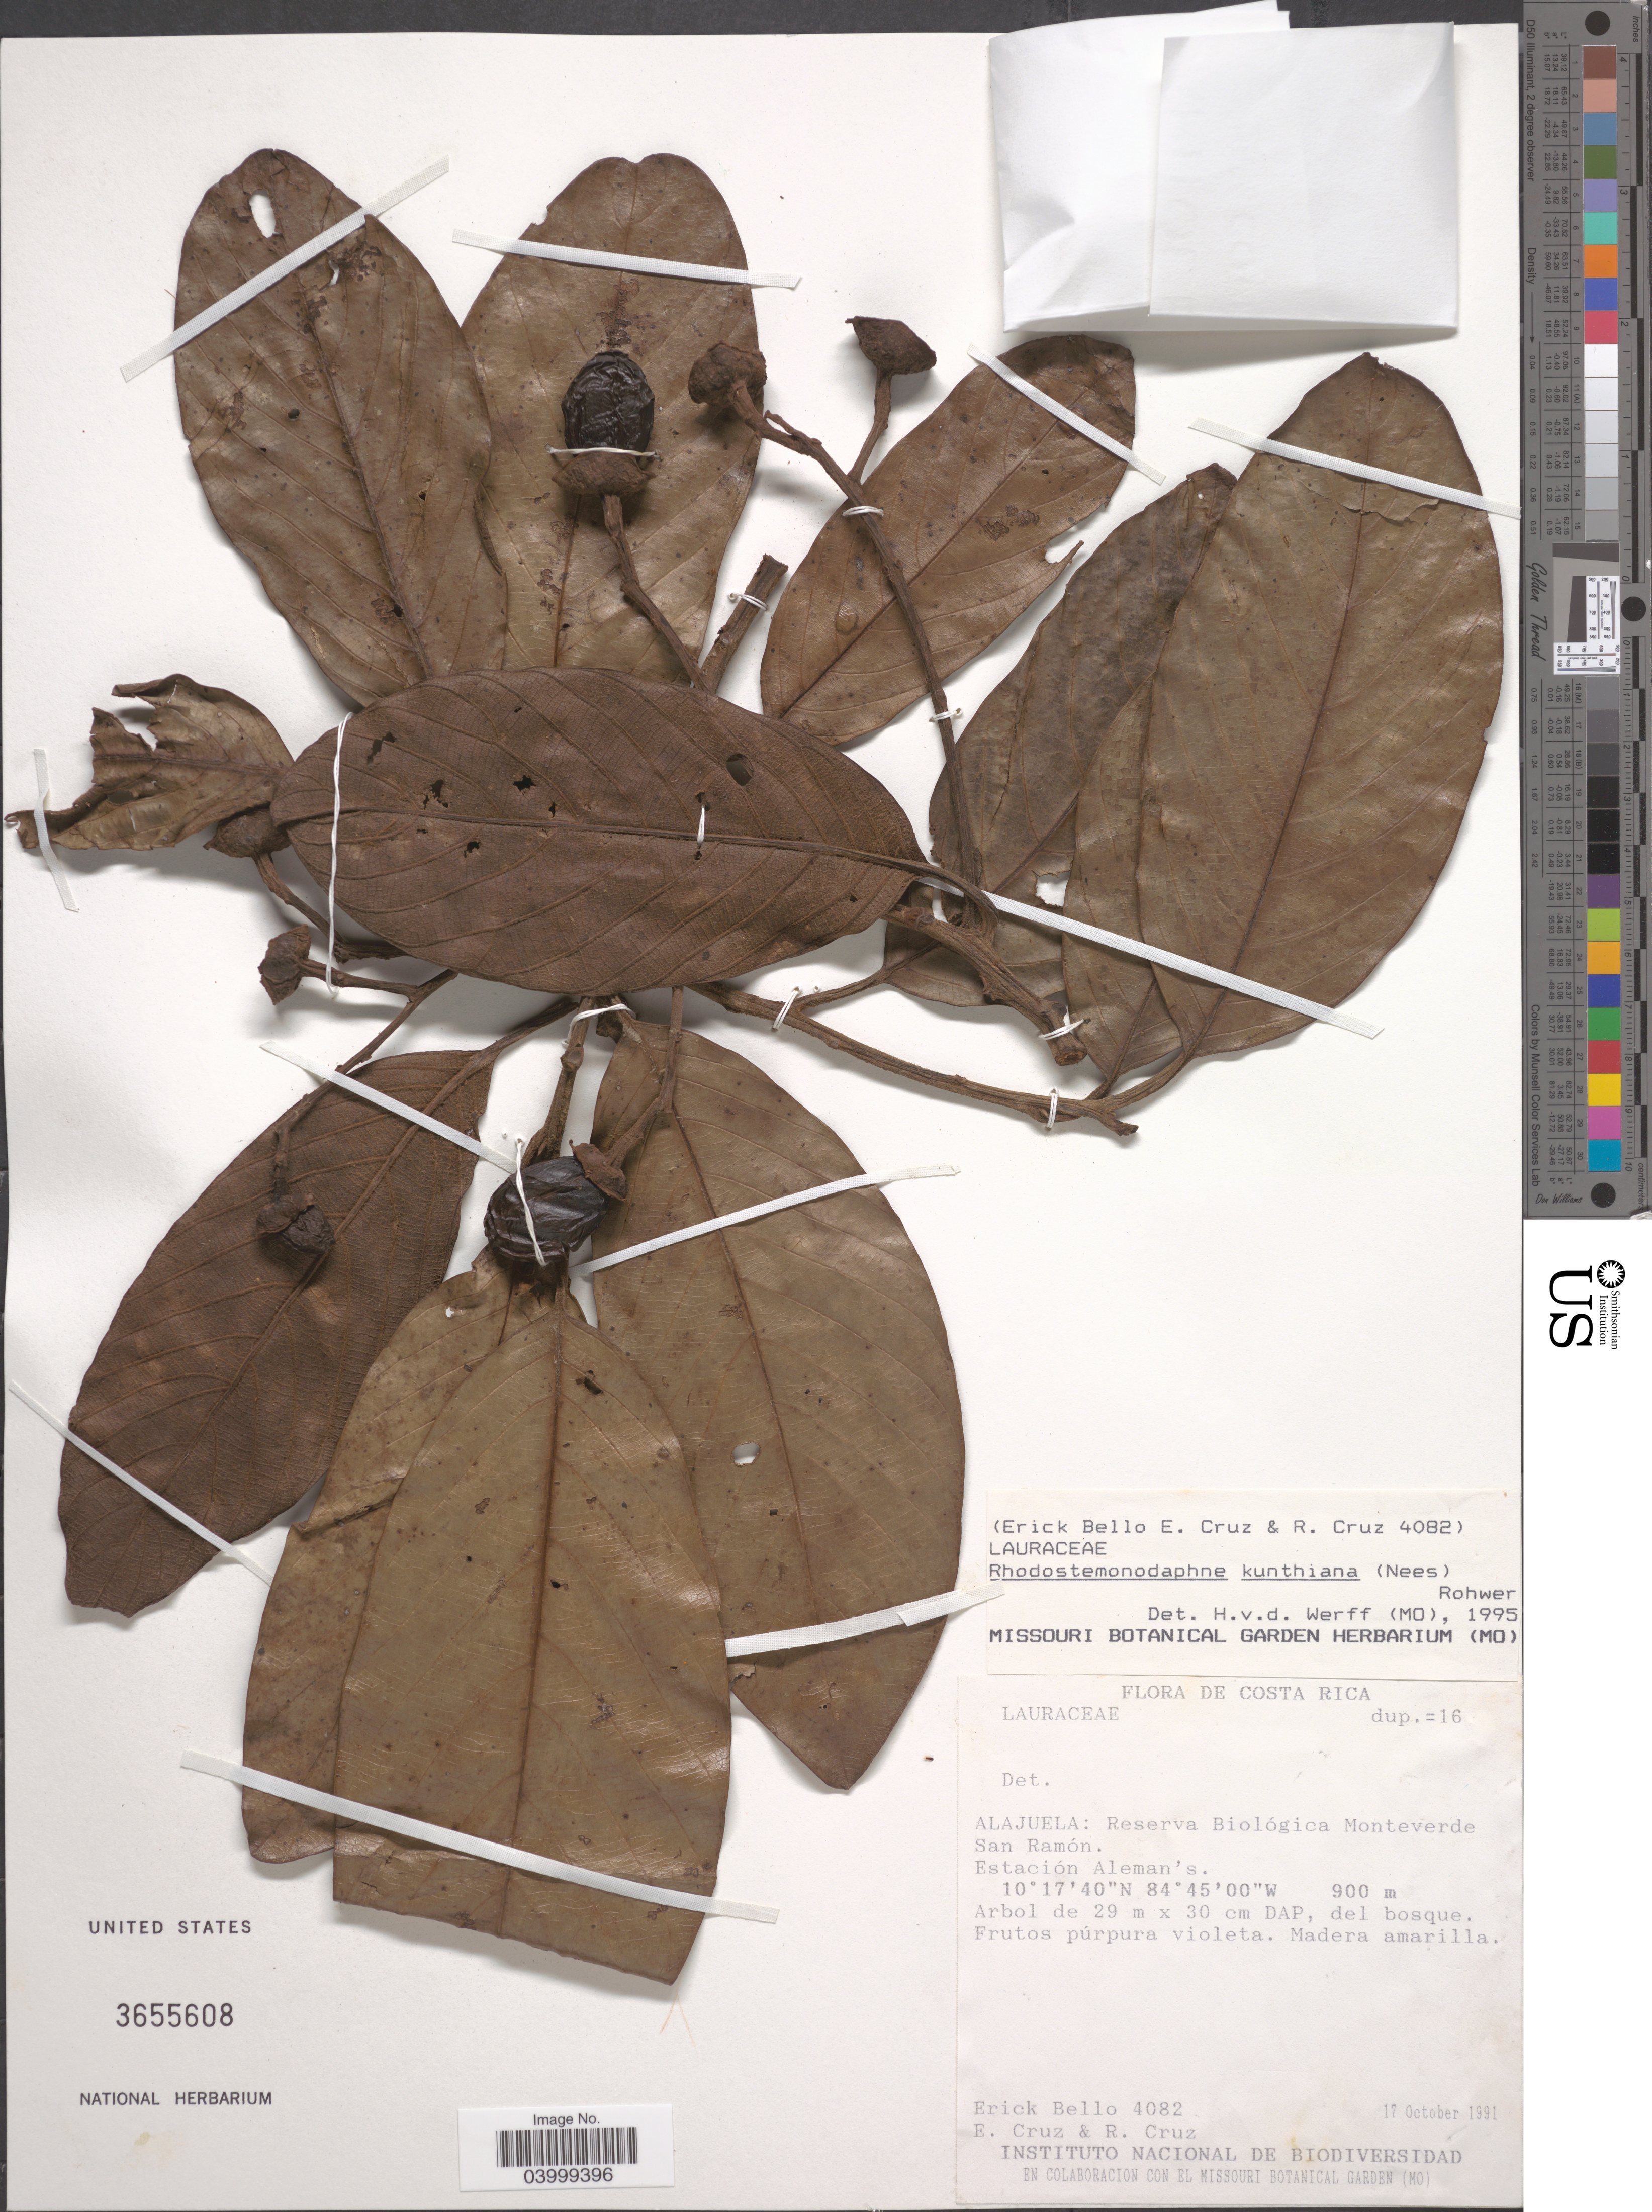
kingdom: Plantae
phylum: Tracheophyta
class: Magnoliopsida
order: Laurales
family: Lauraceae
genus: Rhodostemonodaphne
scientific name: Rhodostemonodaphne kunthiana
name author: (Nees) Rohwer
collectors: E. Bello C., E. Cruz & R. Cruz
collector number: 4082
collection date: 1991-10-17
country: Costa Rica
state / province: Alajuela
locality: Reserva Biológica Monteverde San Ramón. Estación Aleman's.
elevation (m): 900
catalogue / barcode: US 3655608